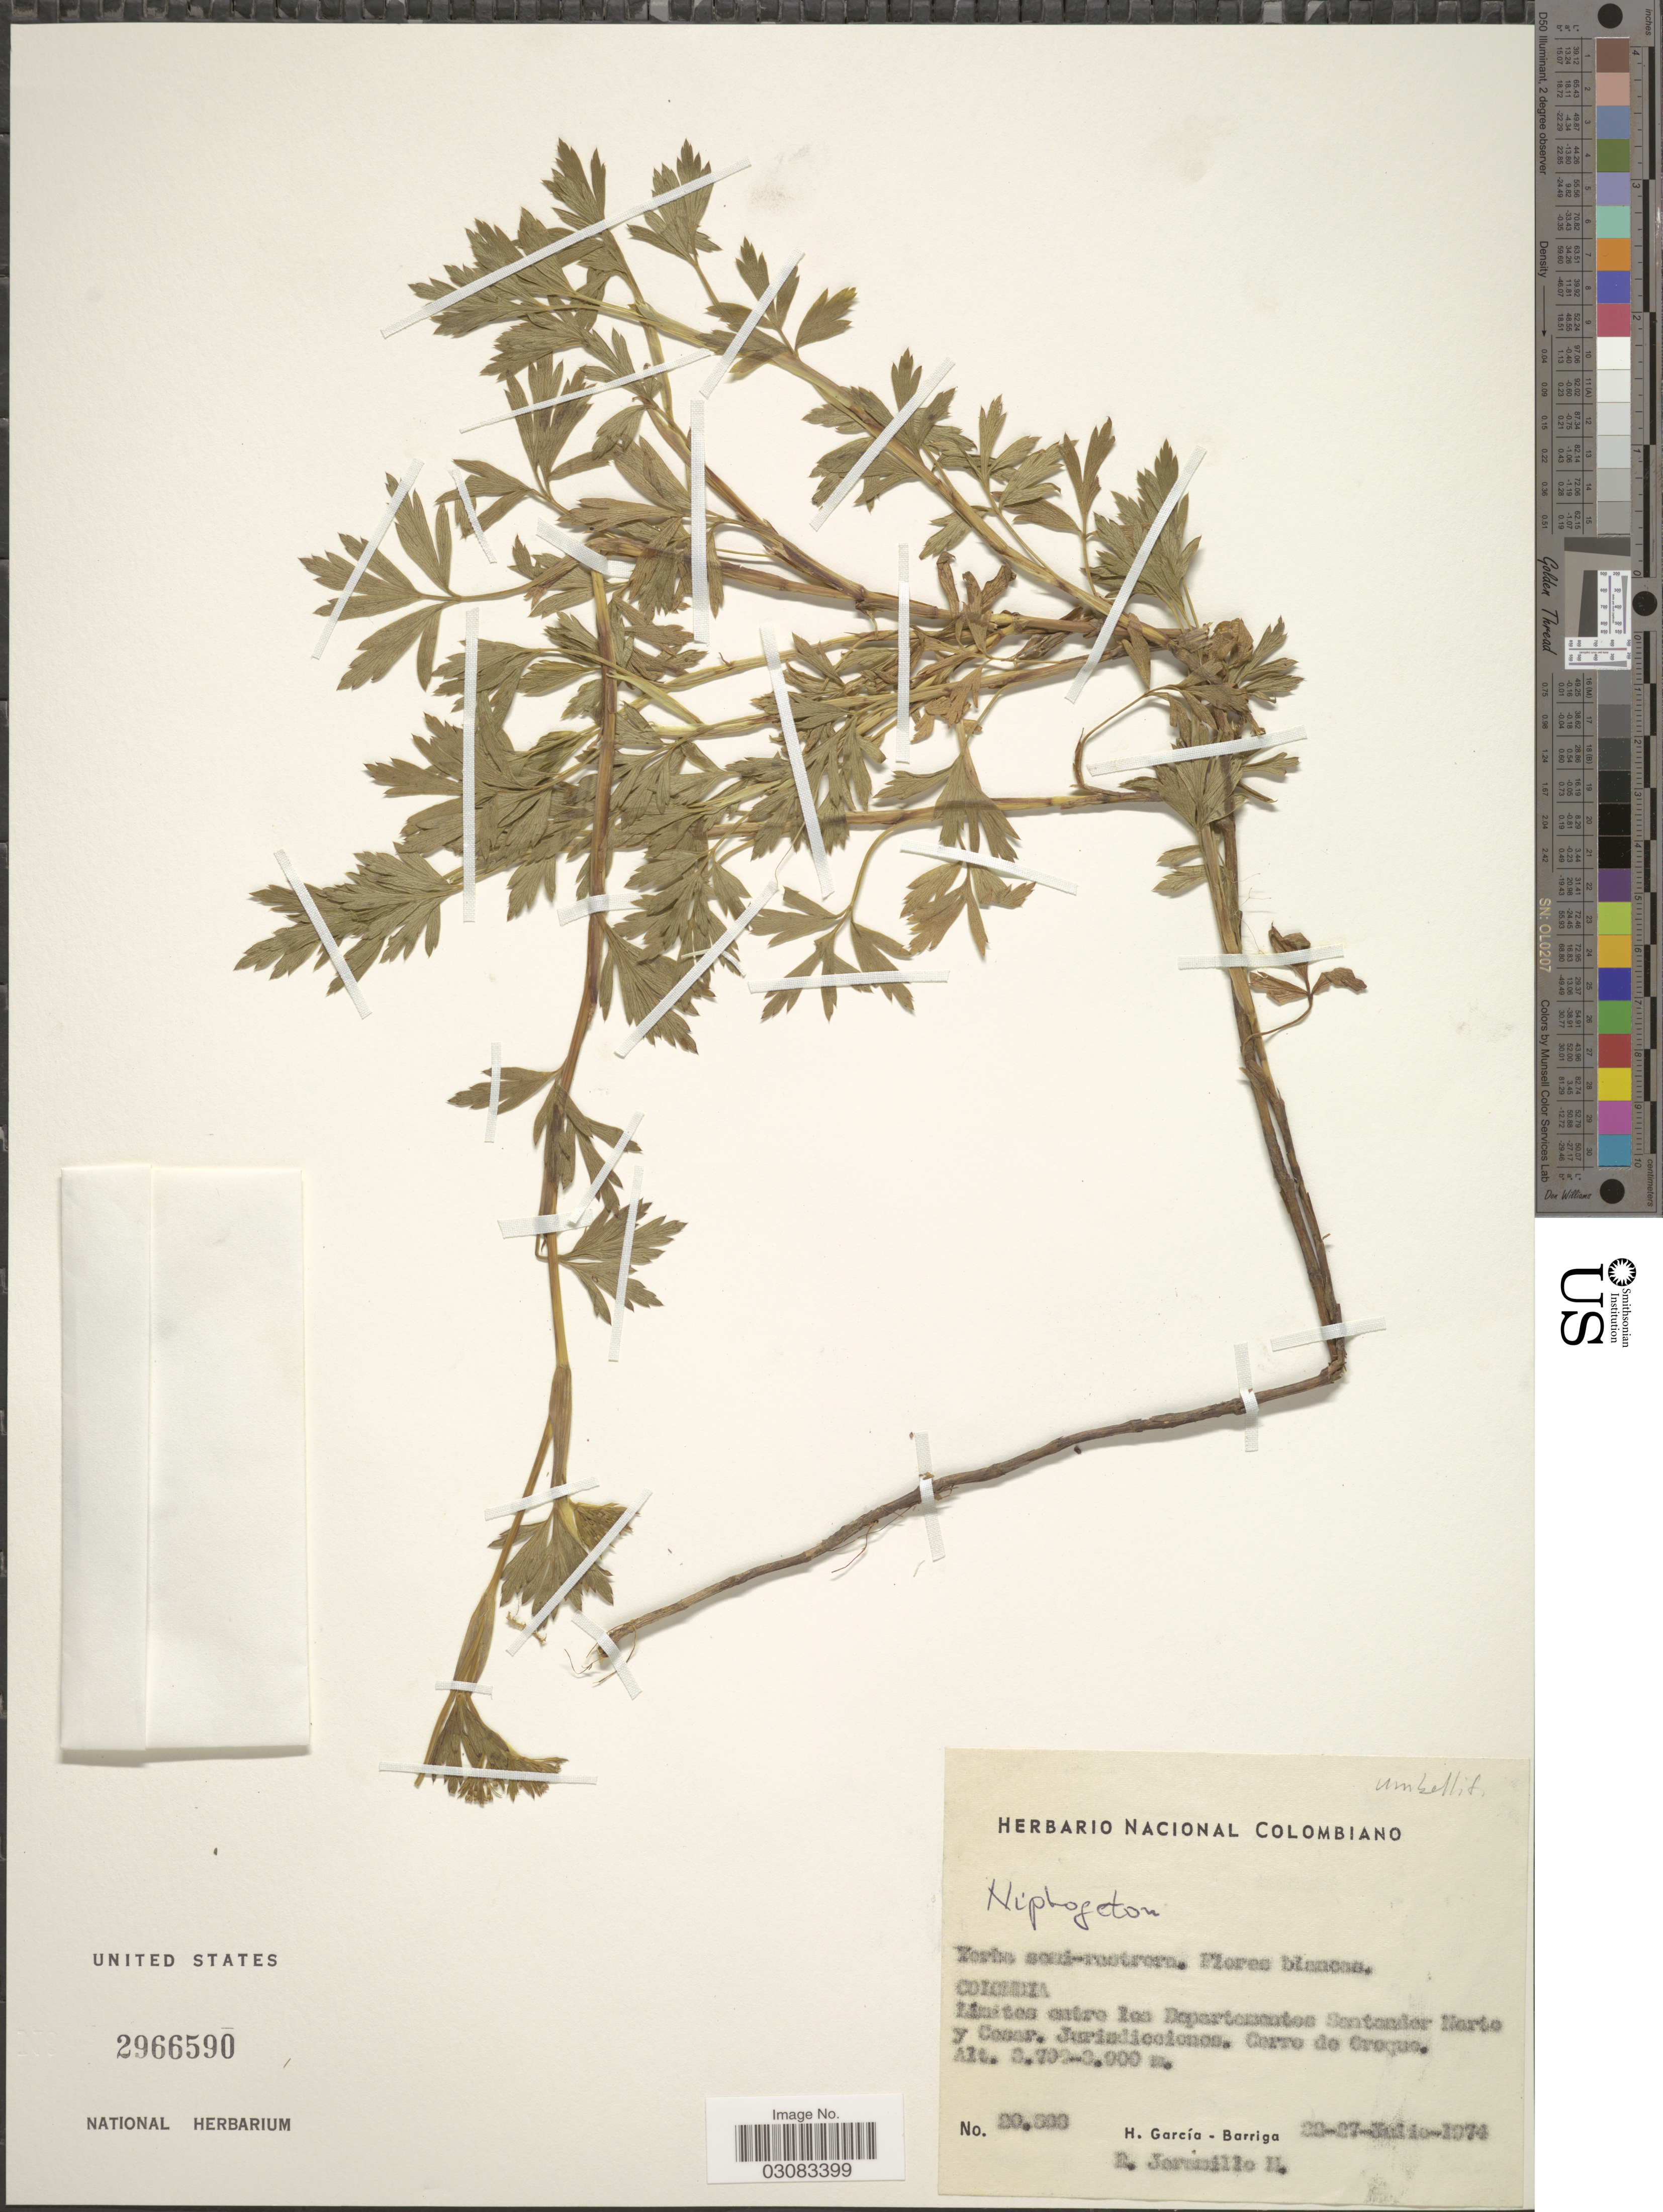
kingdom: Plantae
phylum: Tracheophyta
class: Magnoliopsida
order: Apiales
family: Apiaceae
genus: Niphogeton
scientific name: Niphogeton sp.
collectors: H. García Barriga & R. Jaramillo M.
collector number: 20500*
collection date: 1974-07-22/1974-07-27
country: Colombia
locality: Límites entre los Departamentos Santander Norte y Cesar. Jurisdicciones. Cerro de Oroque.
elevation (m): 3700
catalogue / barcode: US 2966590